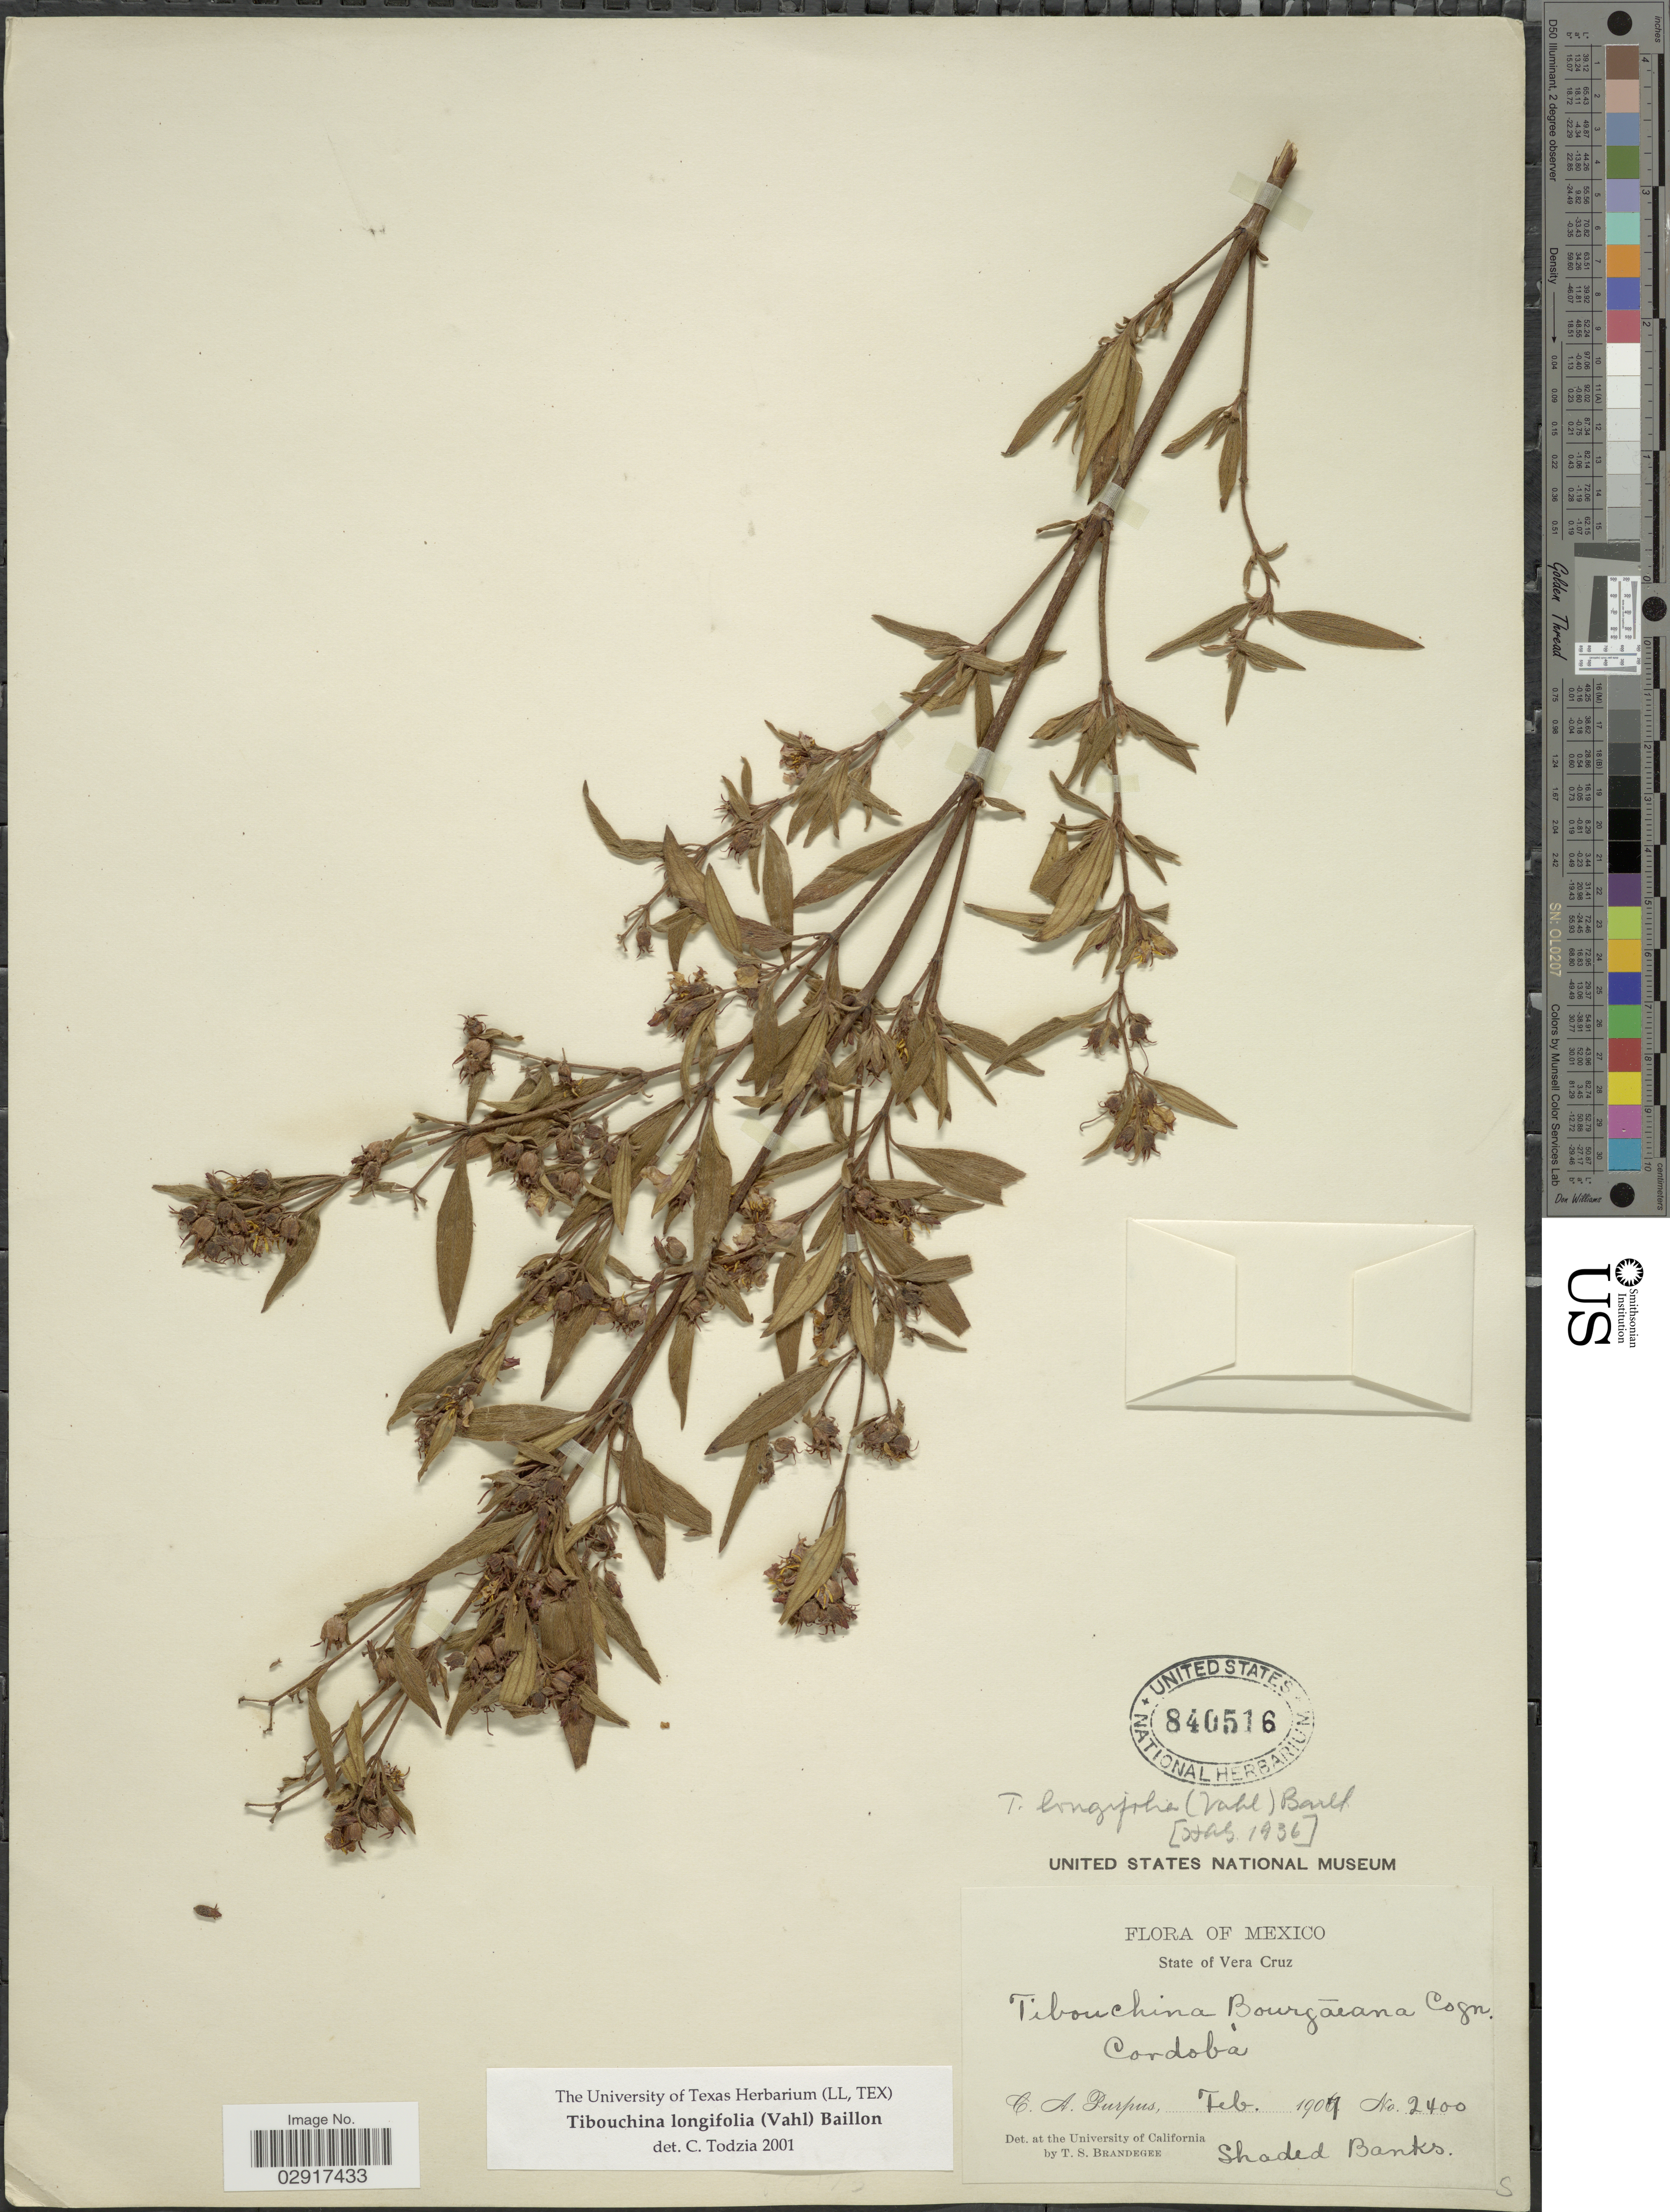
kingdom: Plantae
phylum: Tracheophyta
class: Magnoliopsida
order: Myrtales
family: Melastomataceae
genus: Chaetogastra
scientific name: Chaetogastra longifolia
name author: (Vahl) DC.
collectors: C. A. Purpus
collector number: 2400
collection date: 1907-02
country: Mexico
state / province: Veracruz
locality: State of Vera Cruz. Cordoba.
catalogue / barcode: US 840516